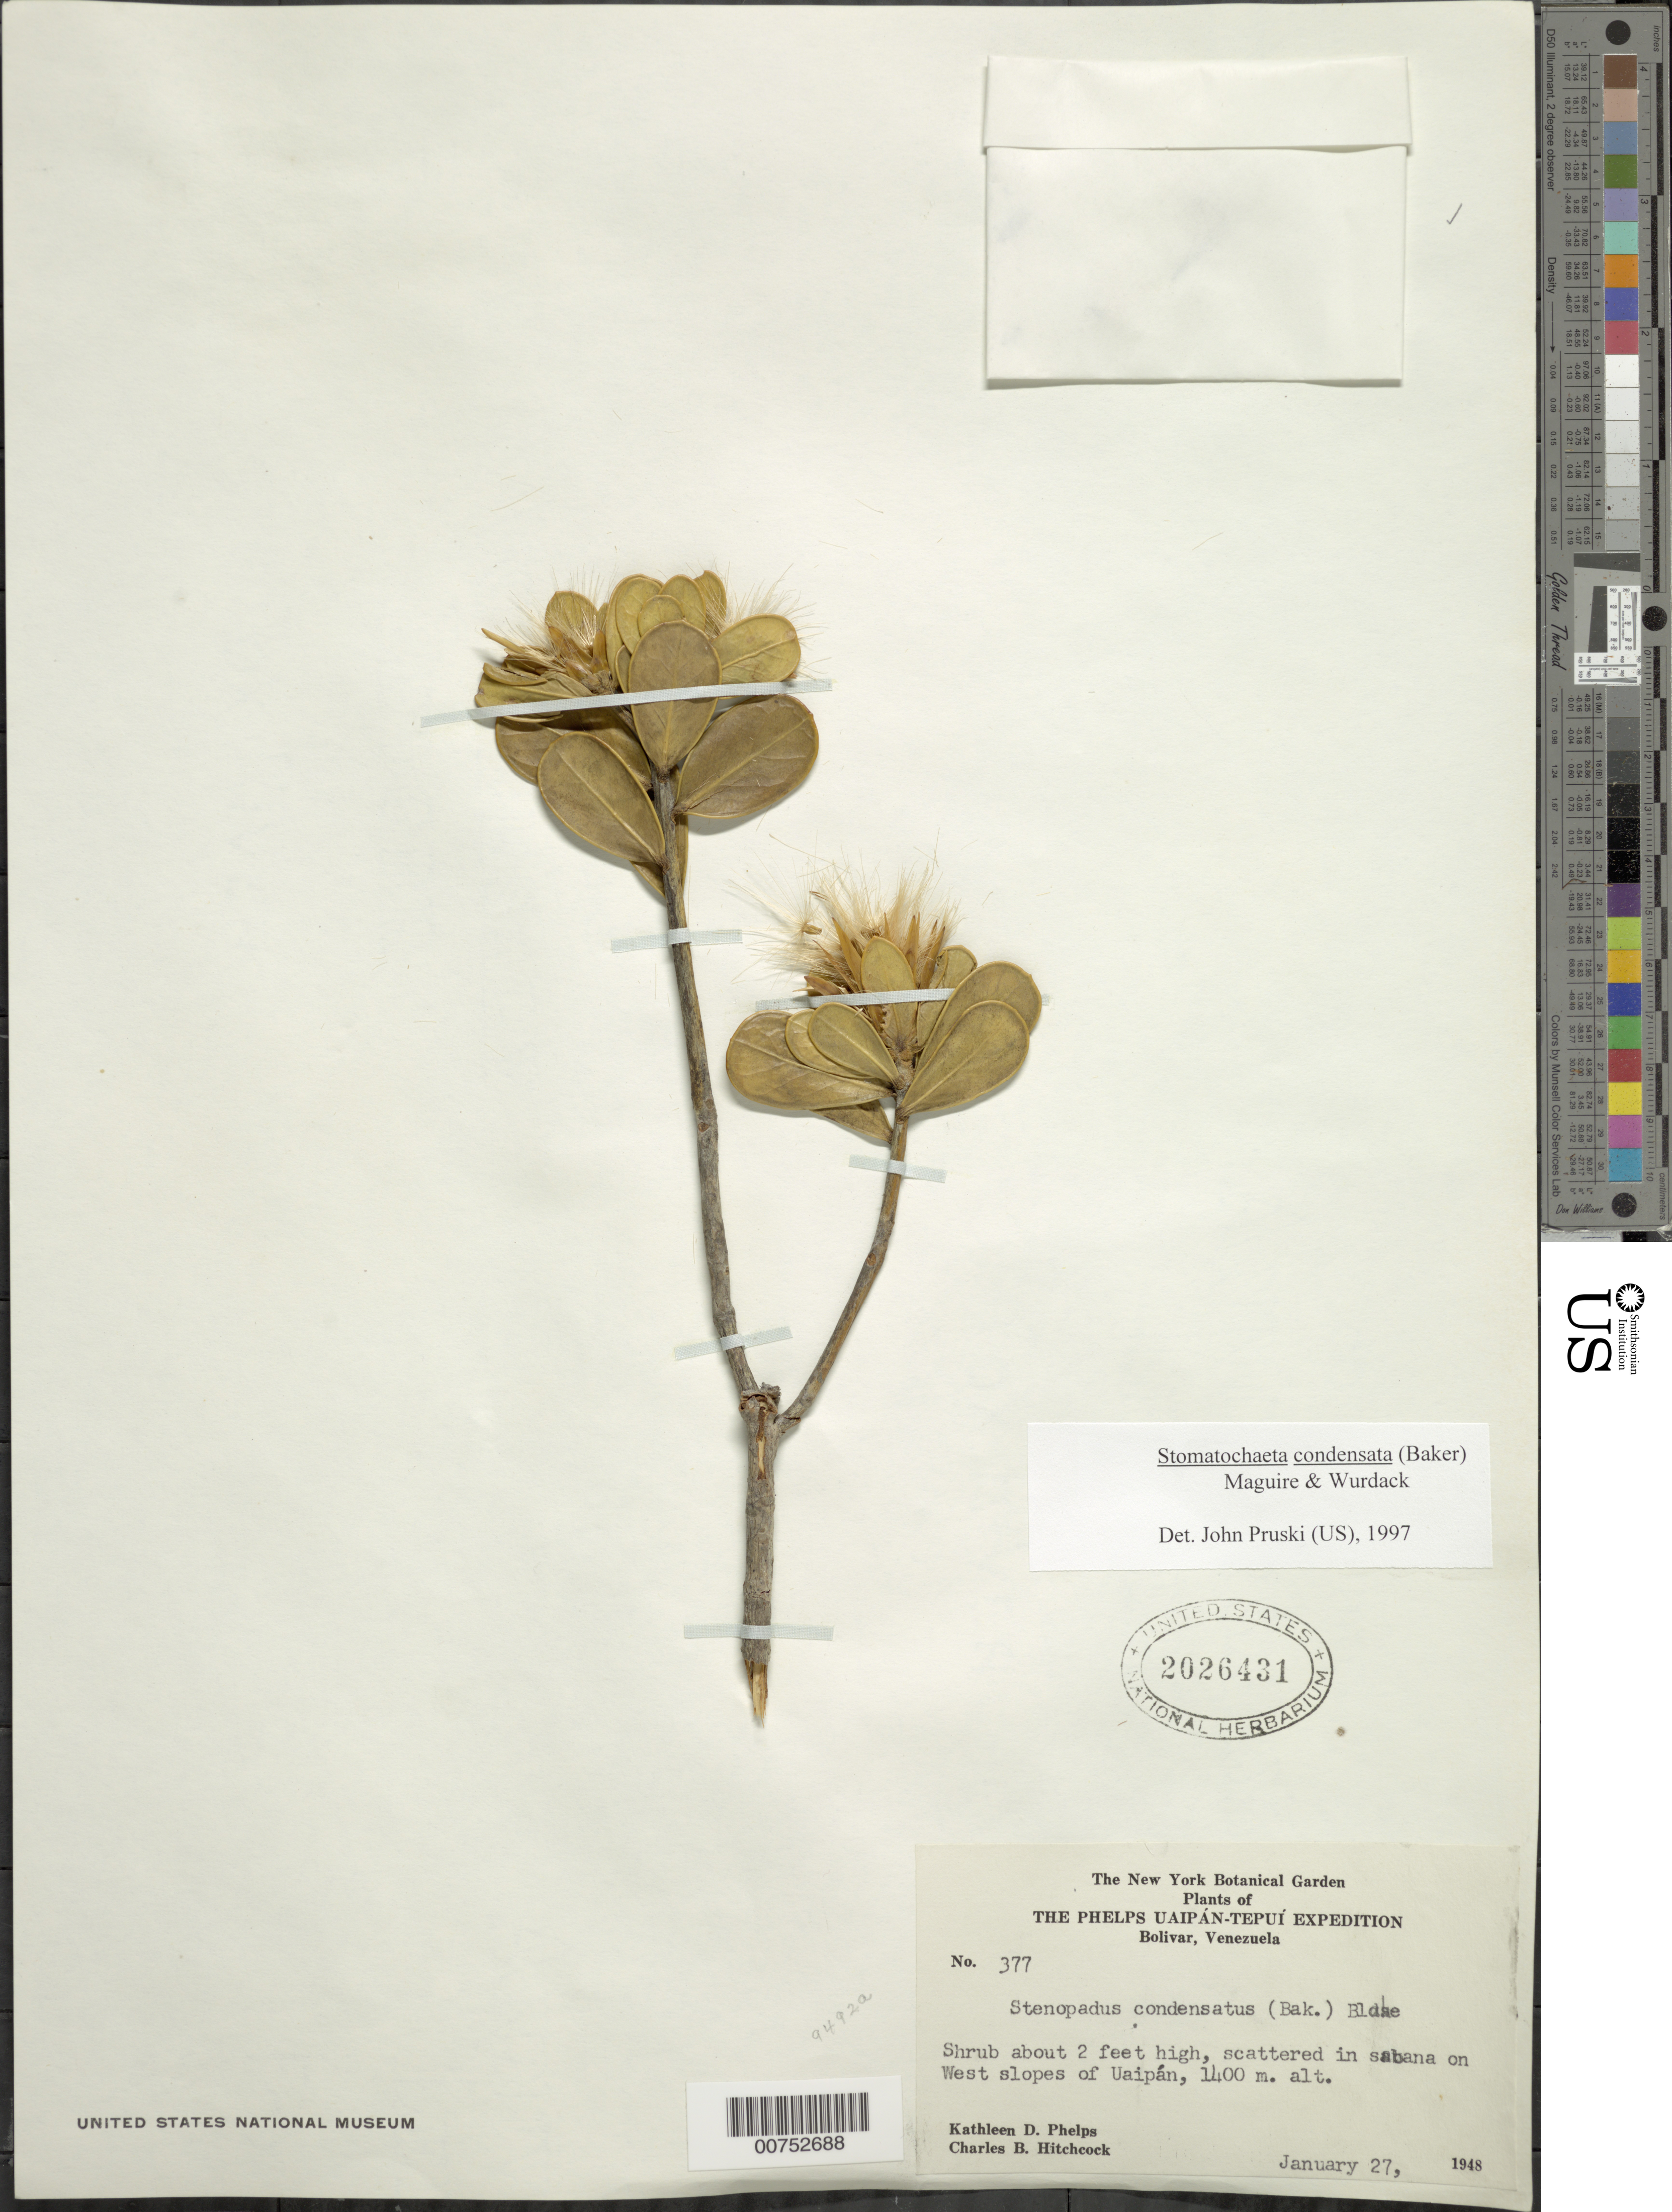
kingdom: Plantae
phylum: Tracheophyta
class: Magnoliopsida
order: Asterales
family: Asteraceae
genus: Stomatochaeta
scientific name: Stomatochaeta condensata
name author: (Baker) Maguire & Wurdack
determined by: Pruski, J. F.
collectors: K. D. Phelps & C. B. Hitchcock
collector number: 377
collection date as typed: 27-Jan-48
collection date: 1948-01-27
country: Venezuela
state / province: Bolívar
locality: Uaipan, west slope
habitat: Scattered in savanna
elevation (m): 1400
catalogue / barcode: US 2026431